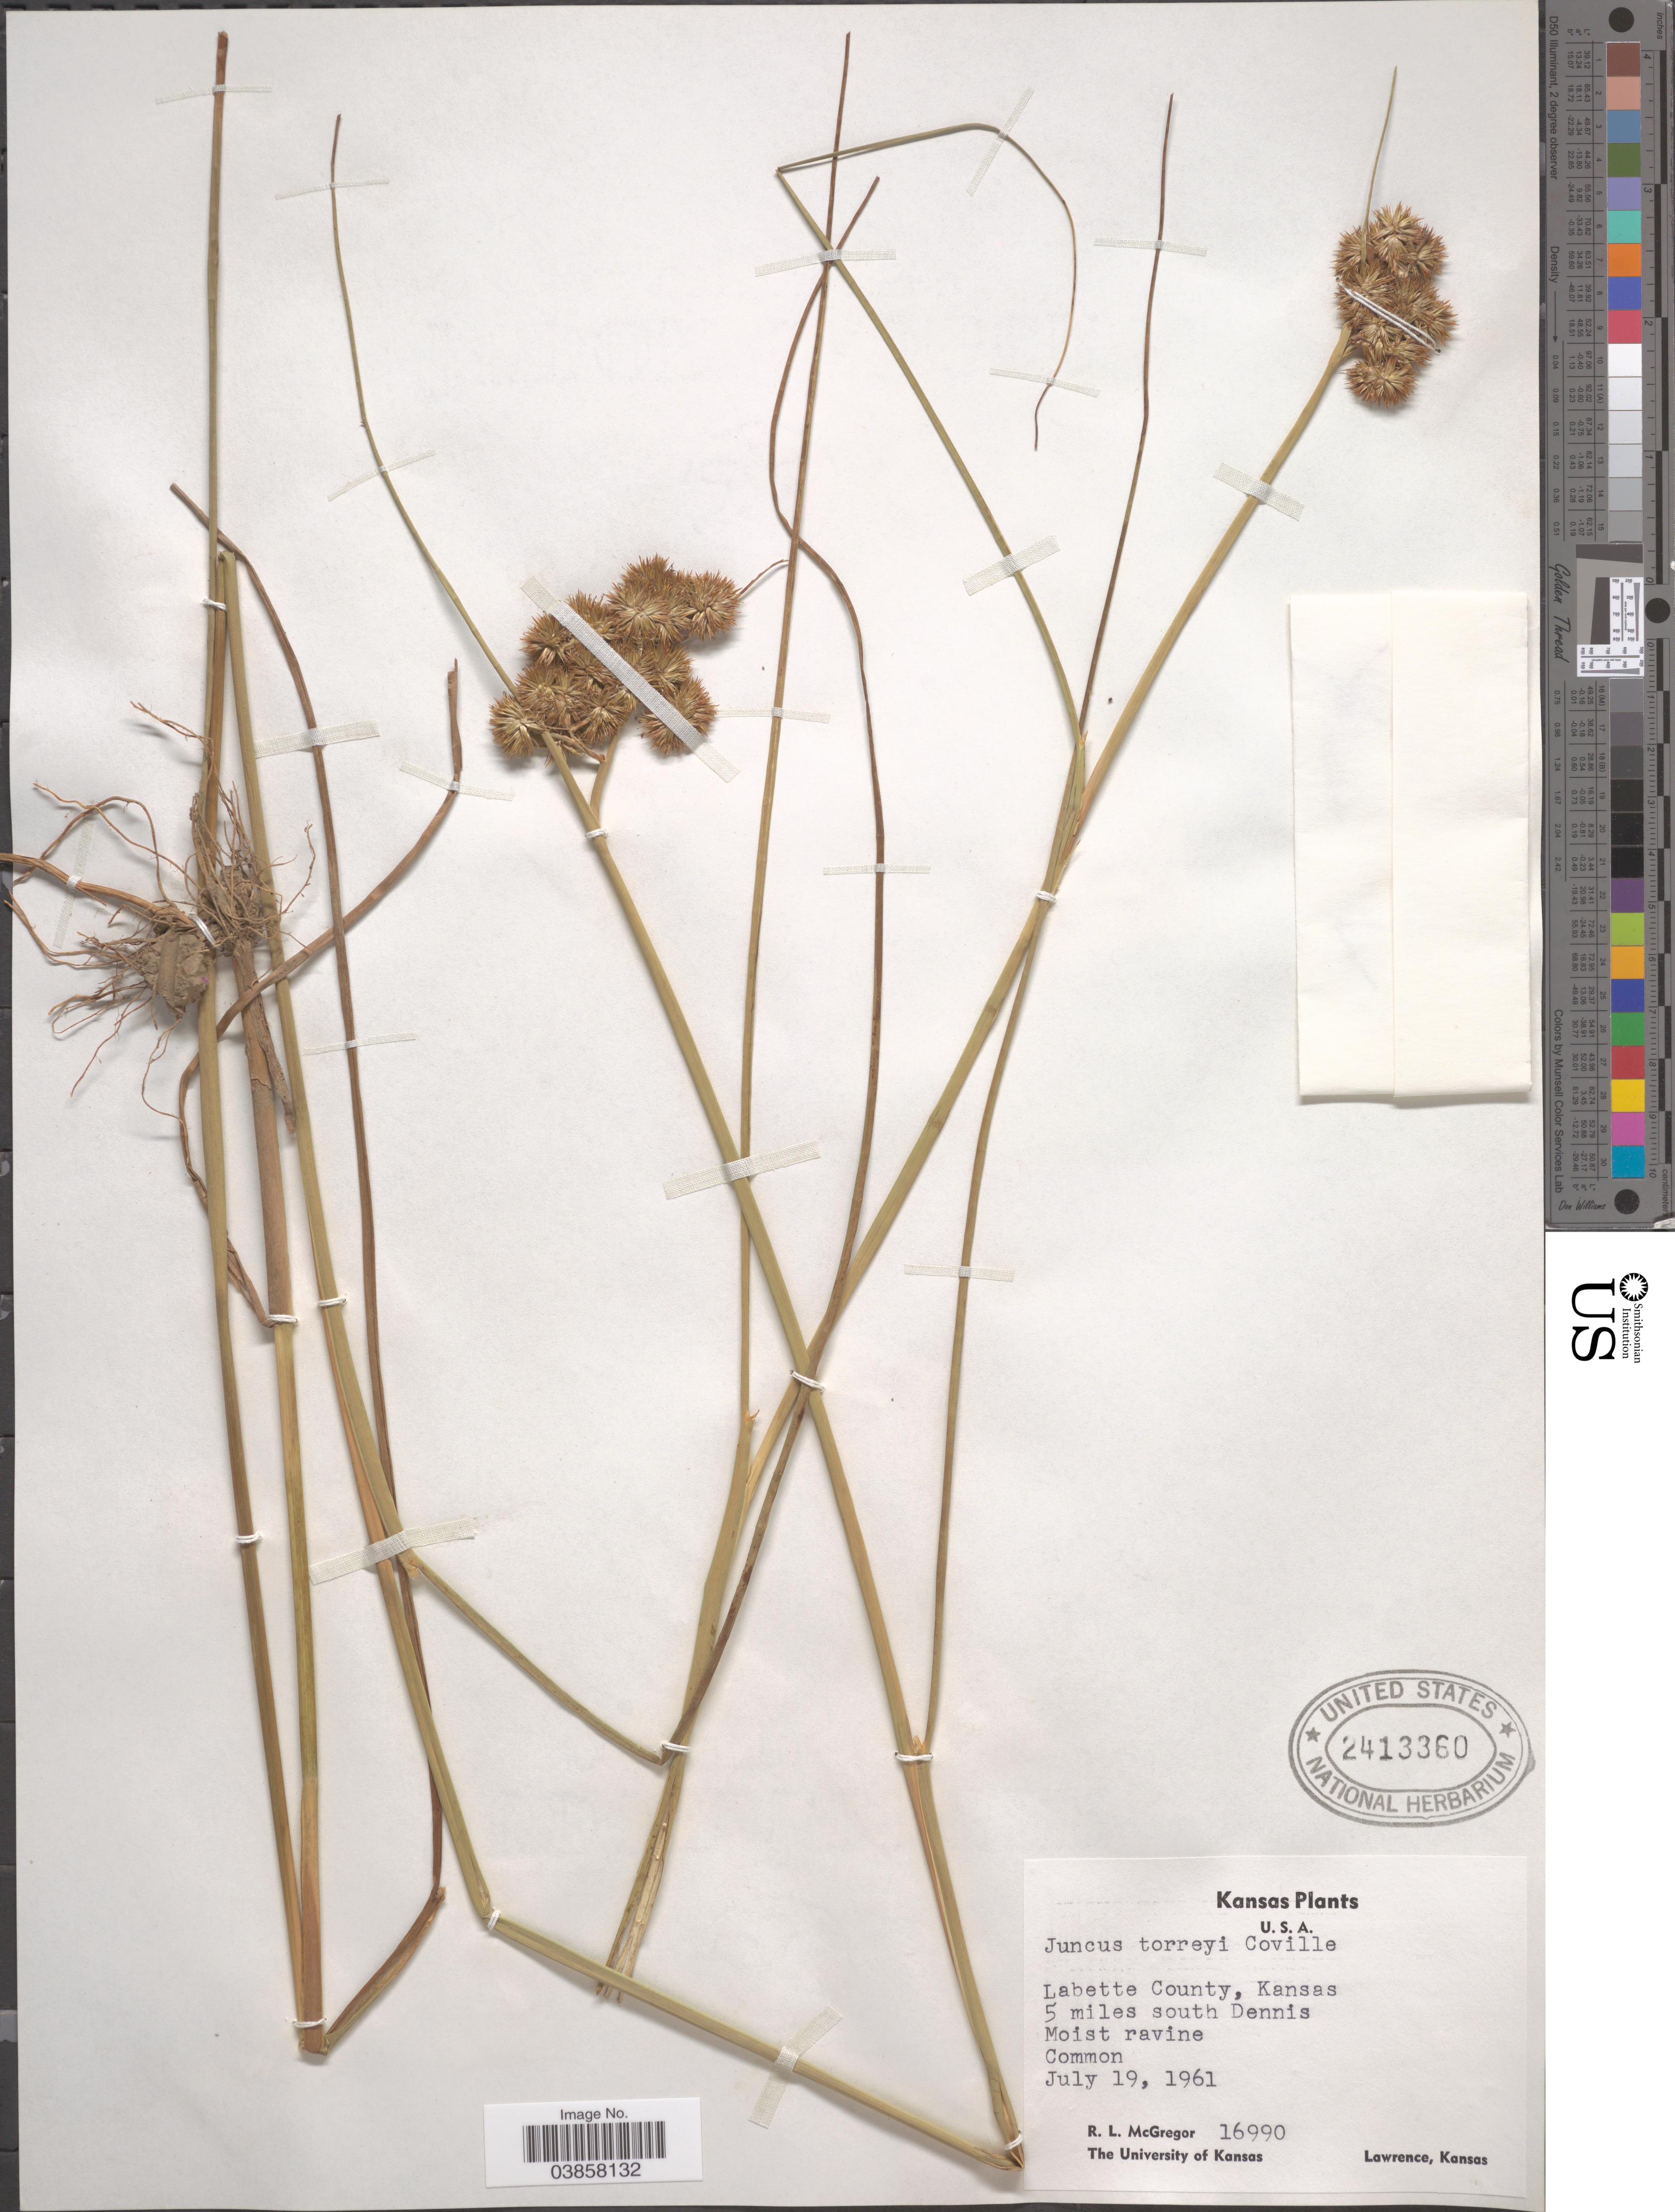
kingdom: Plantae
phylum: Tracheophyta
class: Liliopsida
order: Poales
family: Juncaceae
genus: Juncus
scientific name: Juncus torreyi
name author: Coville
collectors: R. McGregor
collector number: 16990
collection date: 1961-07-19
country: United States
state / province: Kansas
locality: Labette County, 5 miles south Dennis.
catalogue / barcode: US 2413360